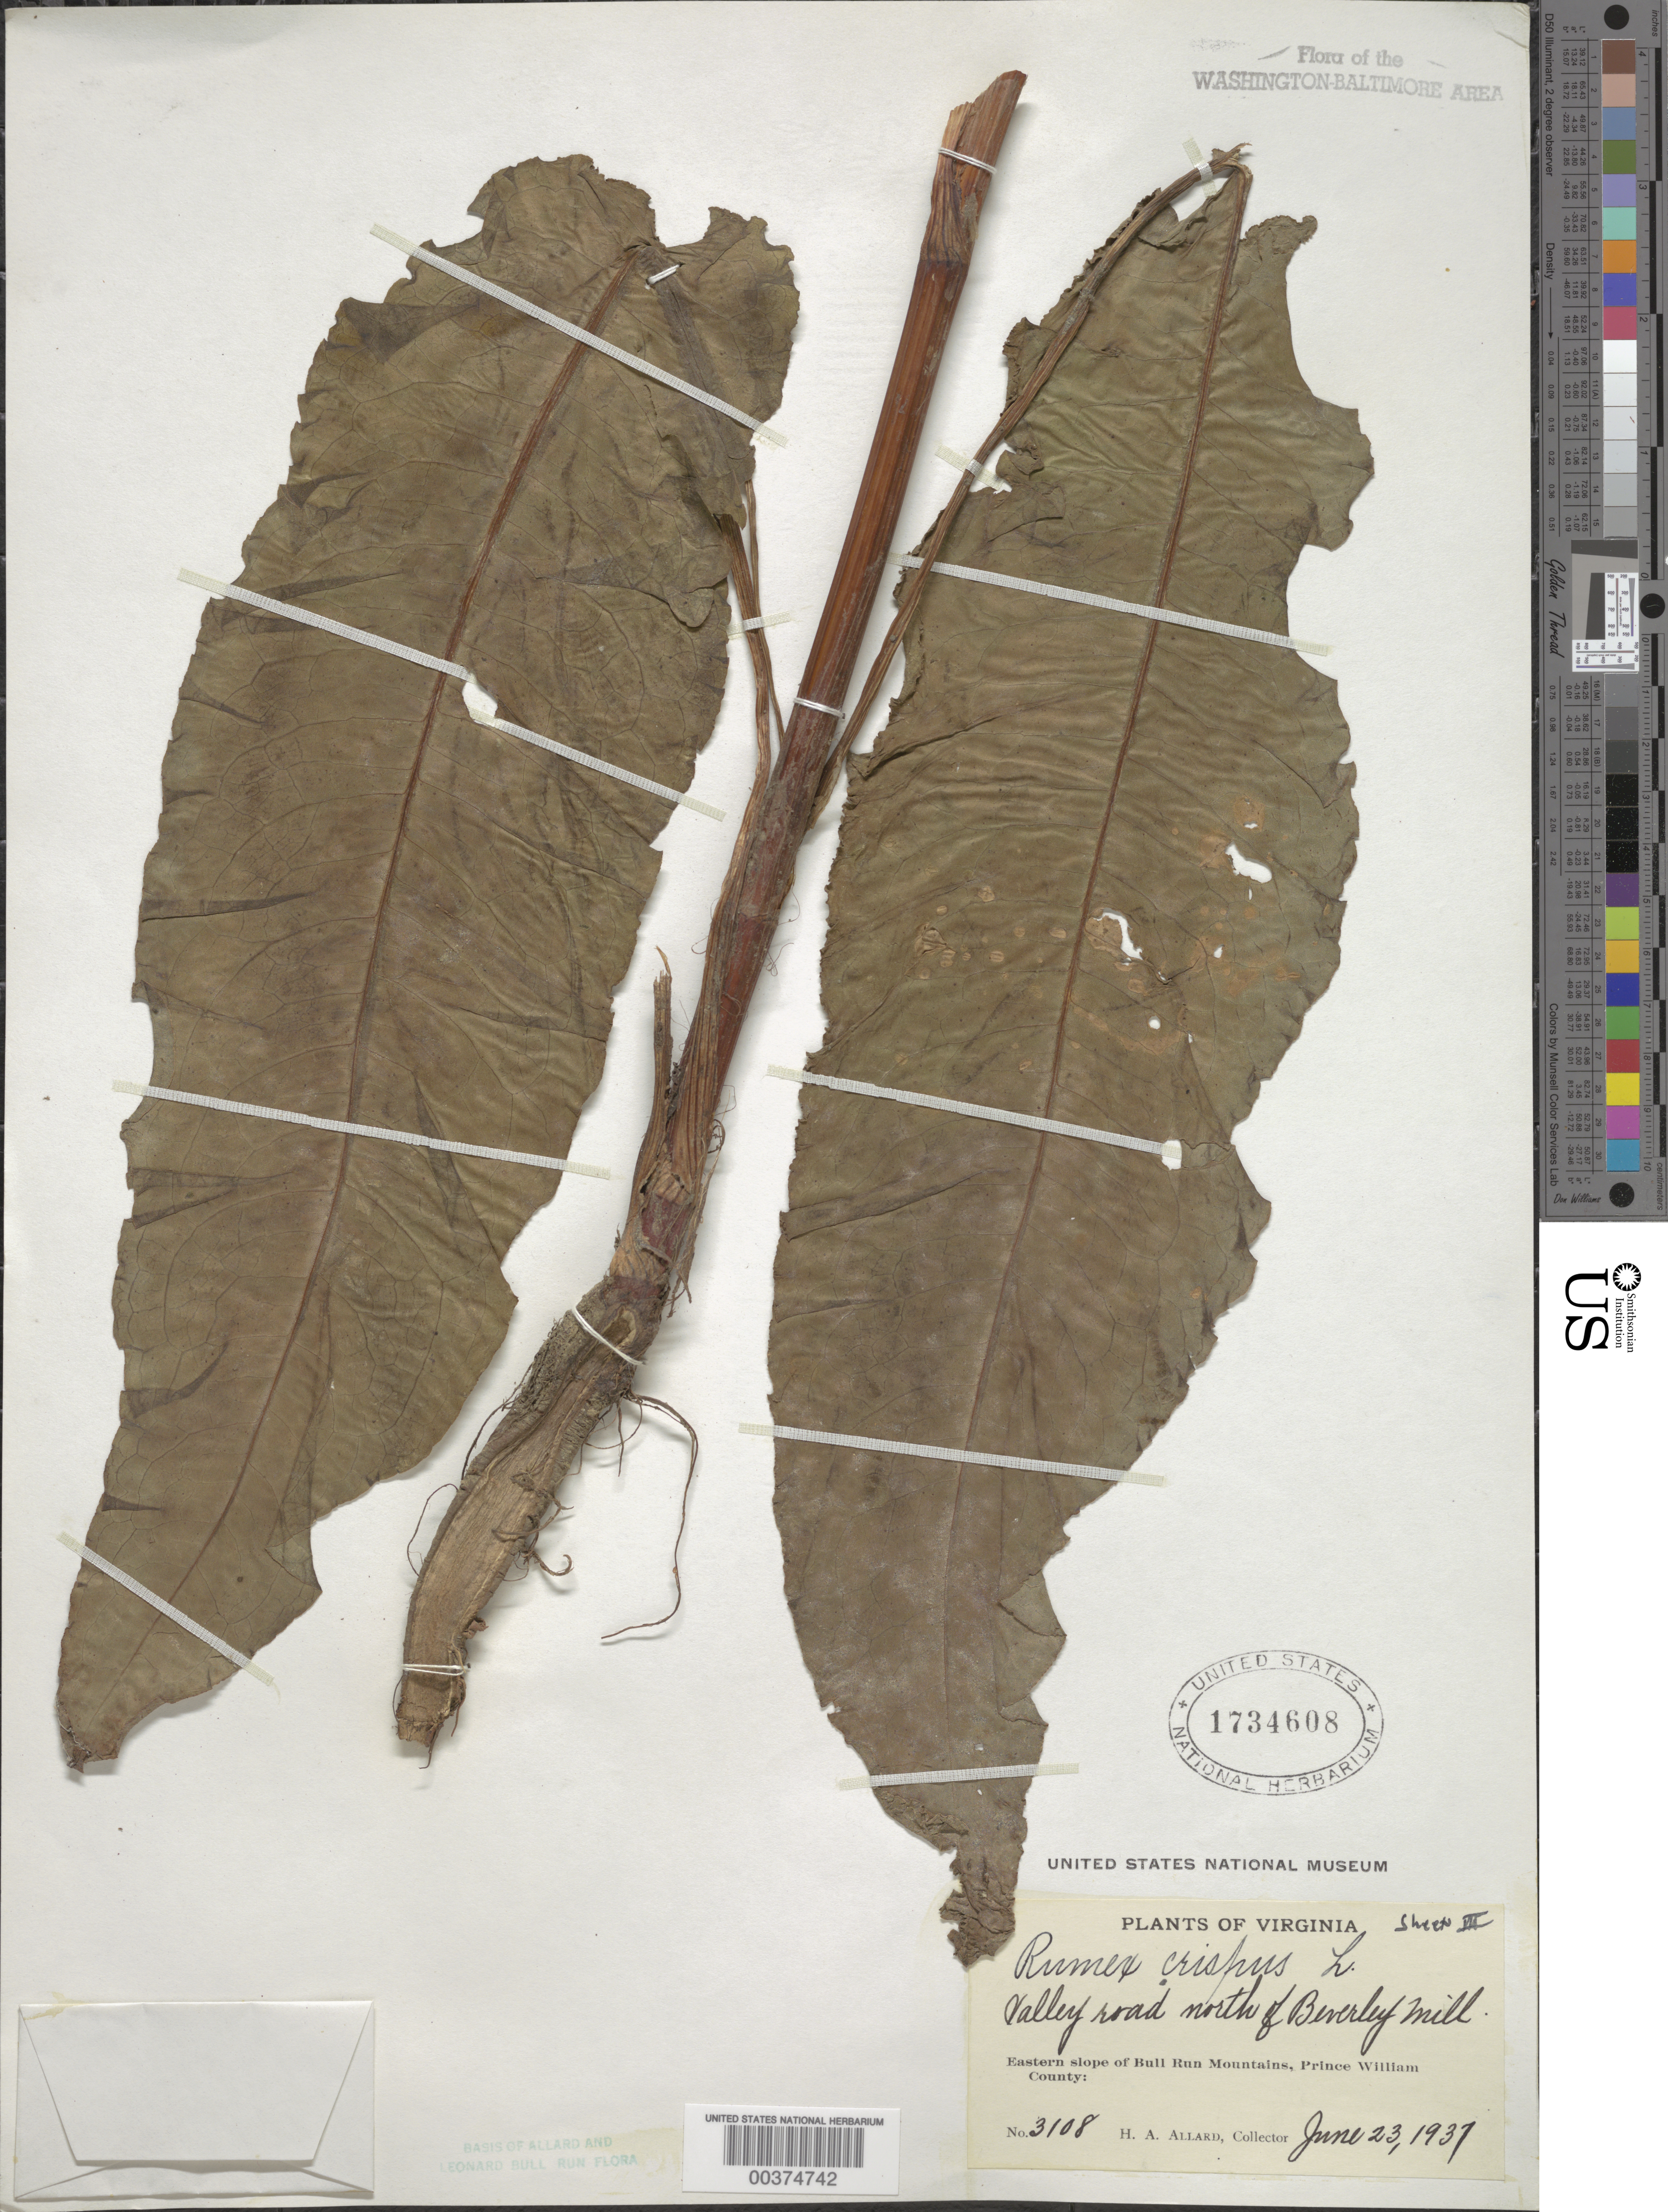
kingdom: Plantae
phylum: Tracheophyta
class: Magnoliopsida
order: Caryophyllales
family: Polygonaceae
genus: Rumex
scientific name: Rumex crispus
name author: L.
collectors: H. A. Allard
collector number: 3108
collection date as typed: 23 Jun 1937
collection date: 1937-06-23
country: United States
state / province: Virginia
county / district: Prince William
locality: North of Beverley Mill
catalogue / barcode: US 1734608